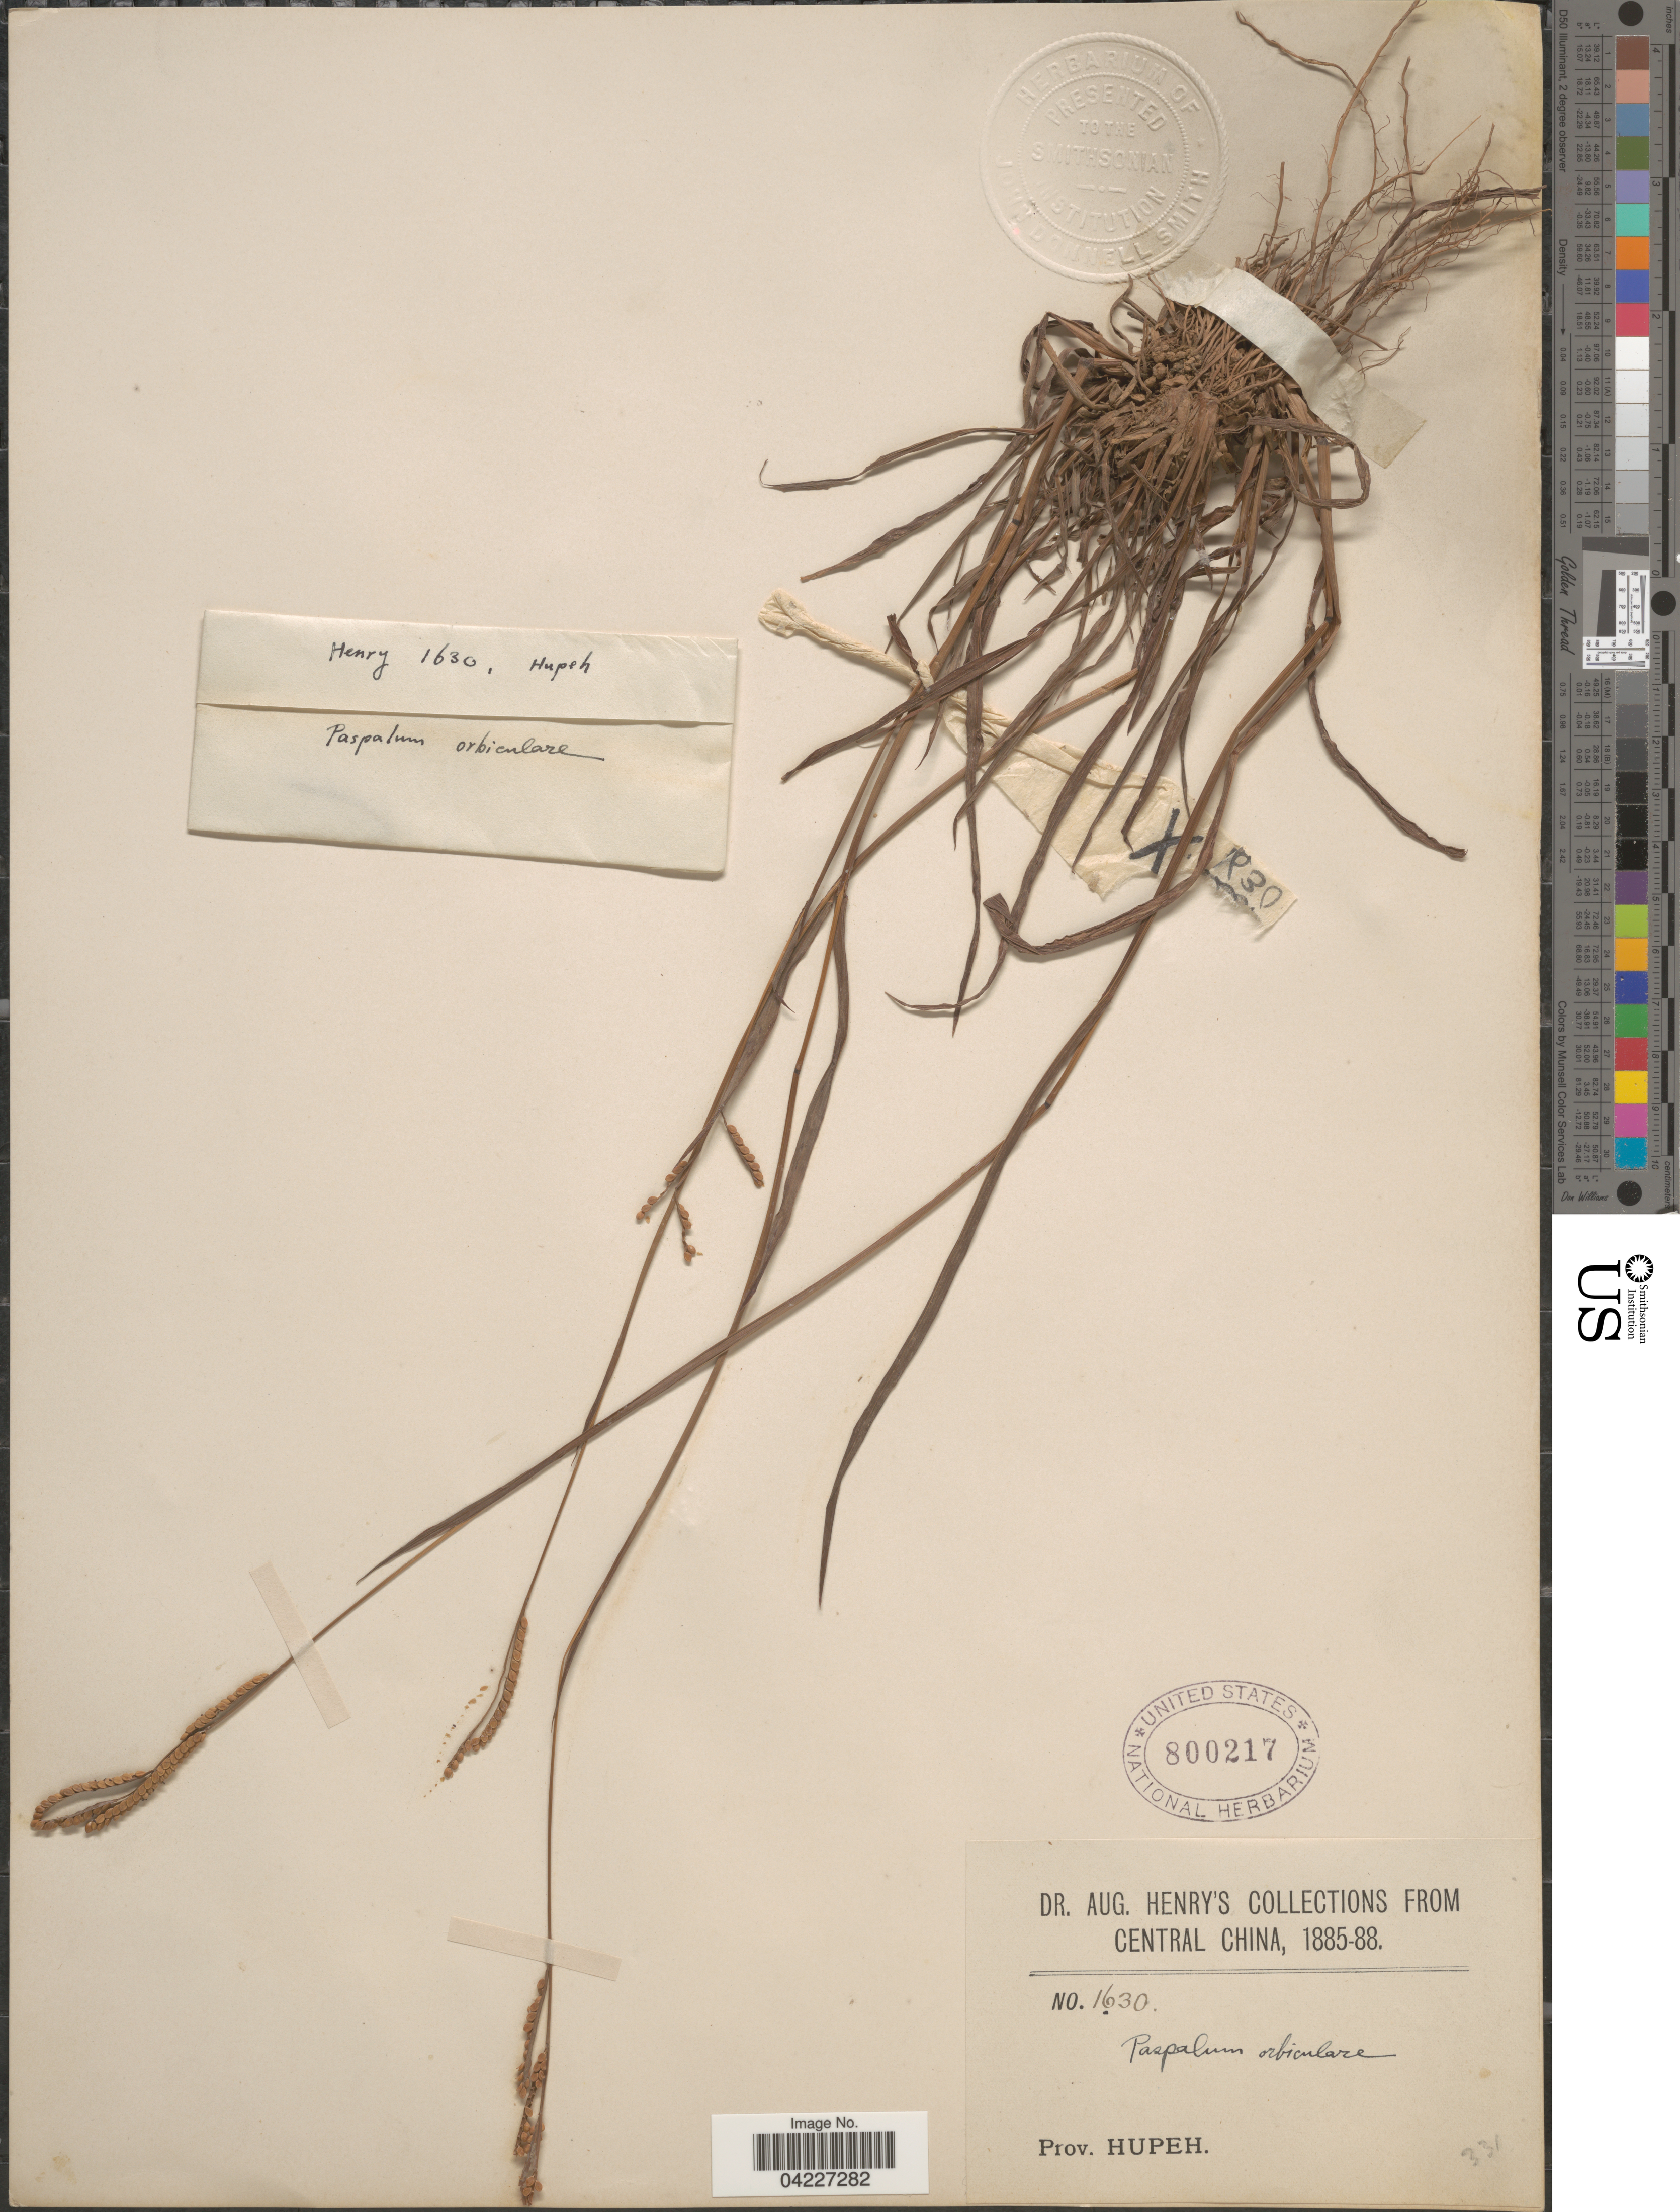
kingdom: Plantae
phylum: Tracheophyta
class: Liliopsida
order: Poales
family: Poaceae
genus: Paspalum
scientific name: Paspalum orbiculare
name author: G. Forst.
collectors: A. Henry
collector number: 1630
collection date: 1885/1888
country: China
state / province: Hubei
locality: Central China. Prov. Hupeh.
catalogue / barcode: US 800217